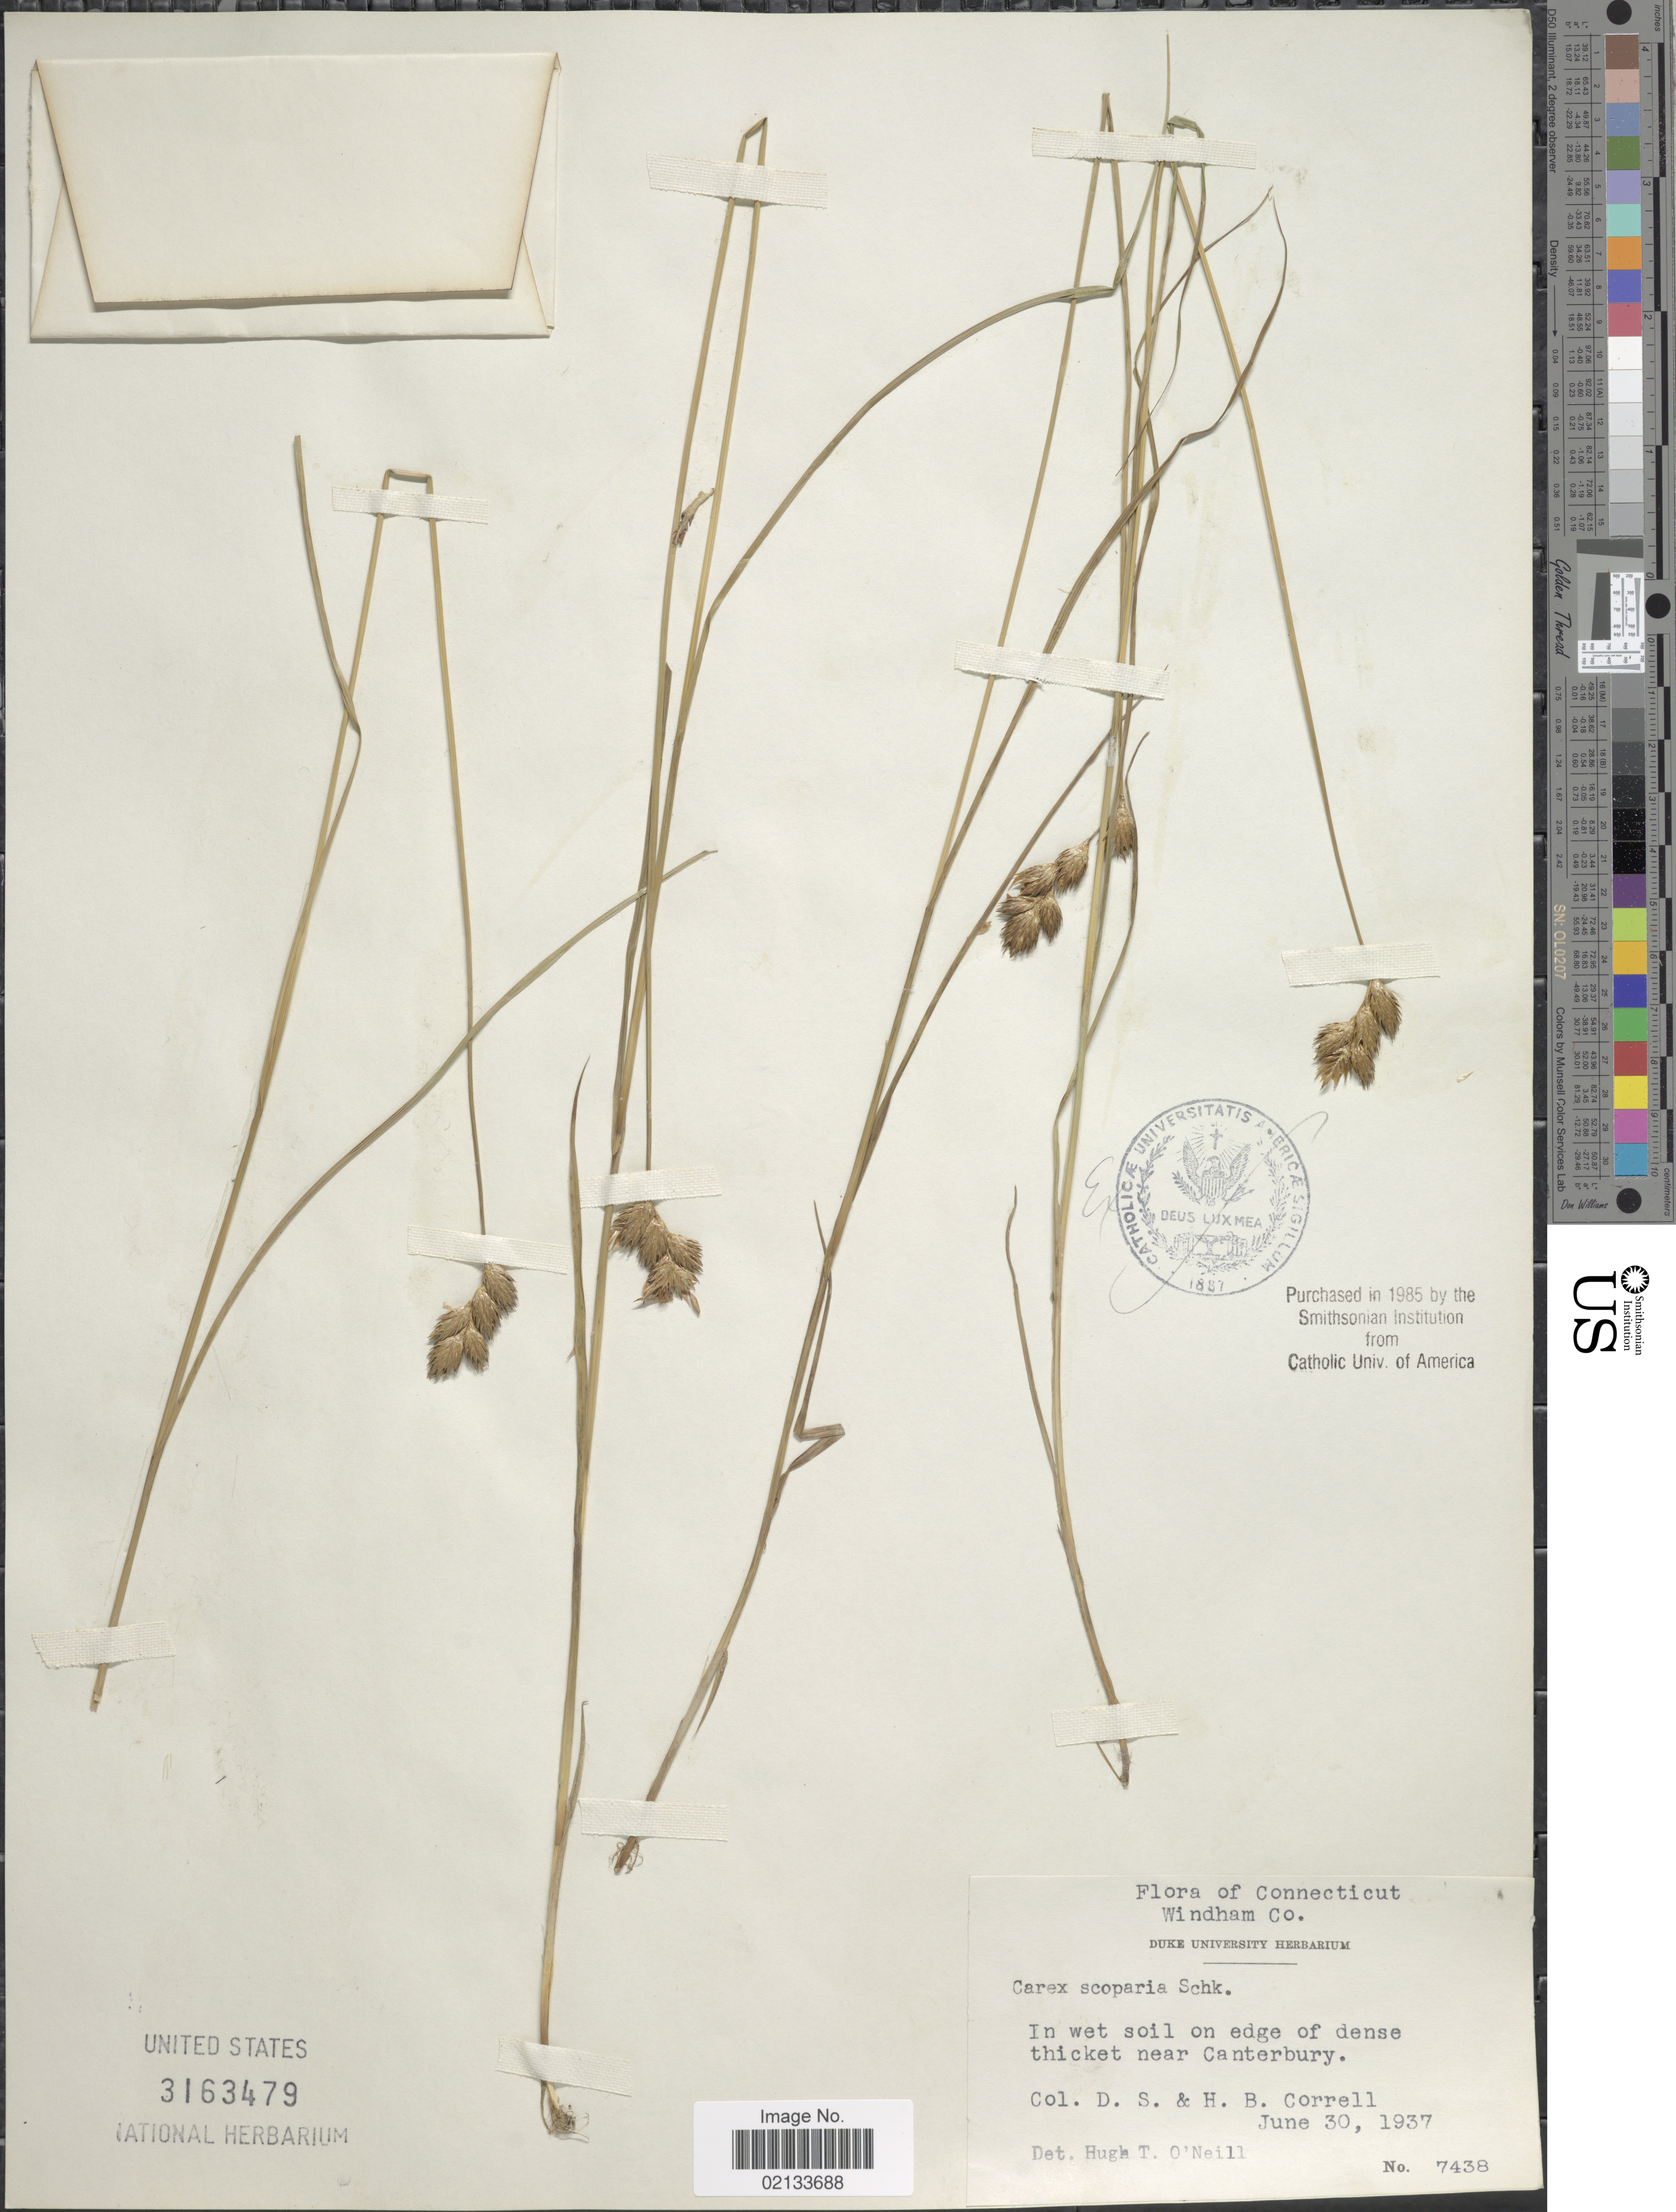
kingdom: Plantae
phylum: Tracheophyta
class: Liliopsida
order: Poales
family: Cyperaceae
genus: Carex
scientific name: Carex scoparia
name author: Schkuhr ex Willd.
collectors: D. S. Correll & H. Correll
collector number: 7438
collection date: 1937-06-30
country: United States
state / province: Connecticut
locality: Windham Co, In wet soil on edge of dense thicket near Canterbury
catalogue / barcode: US 3163479